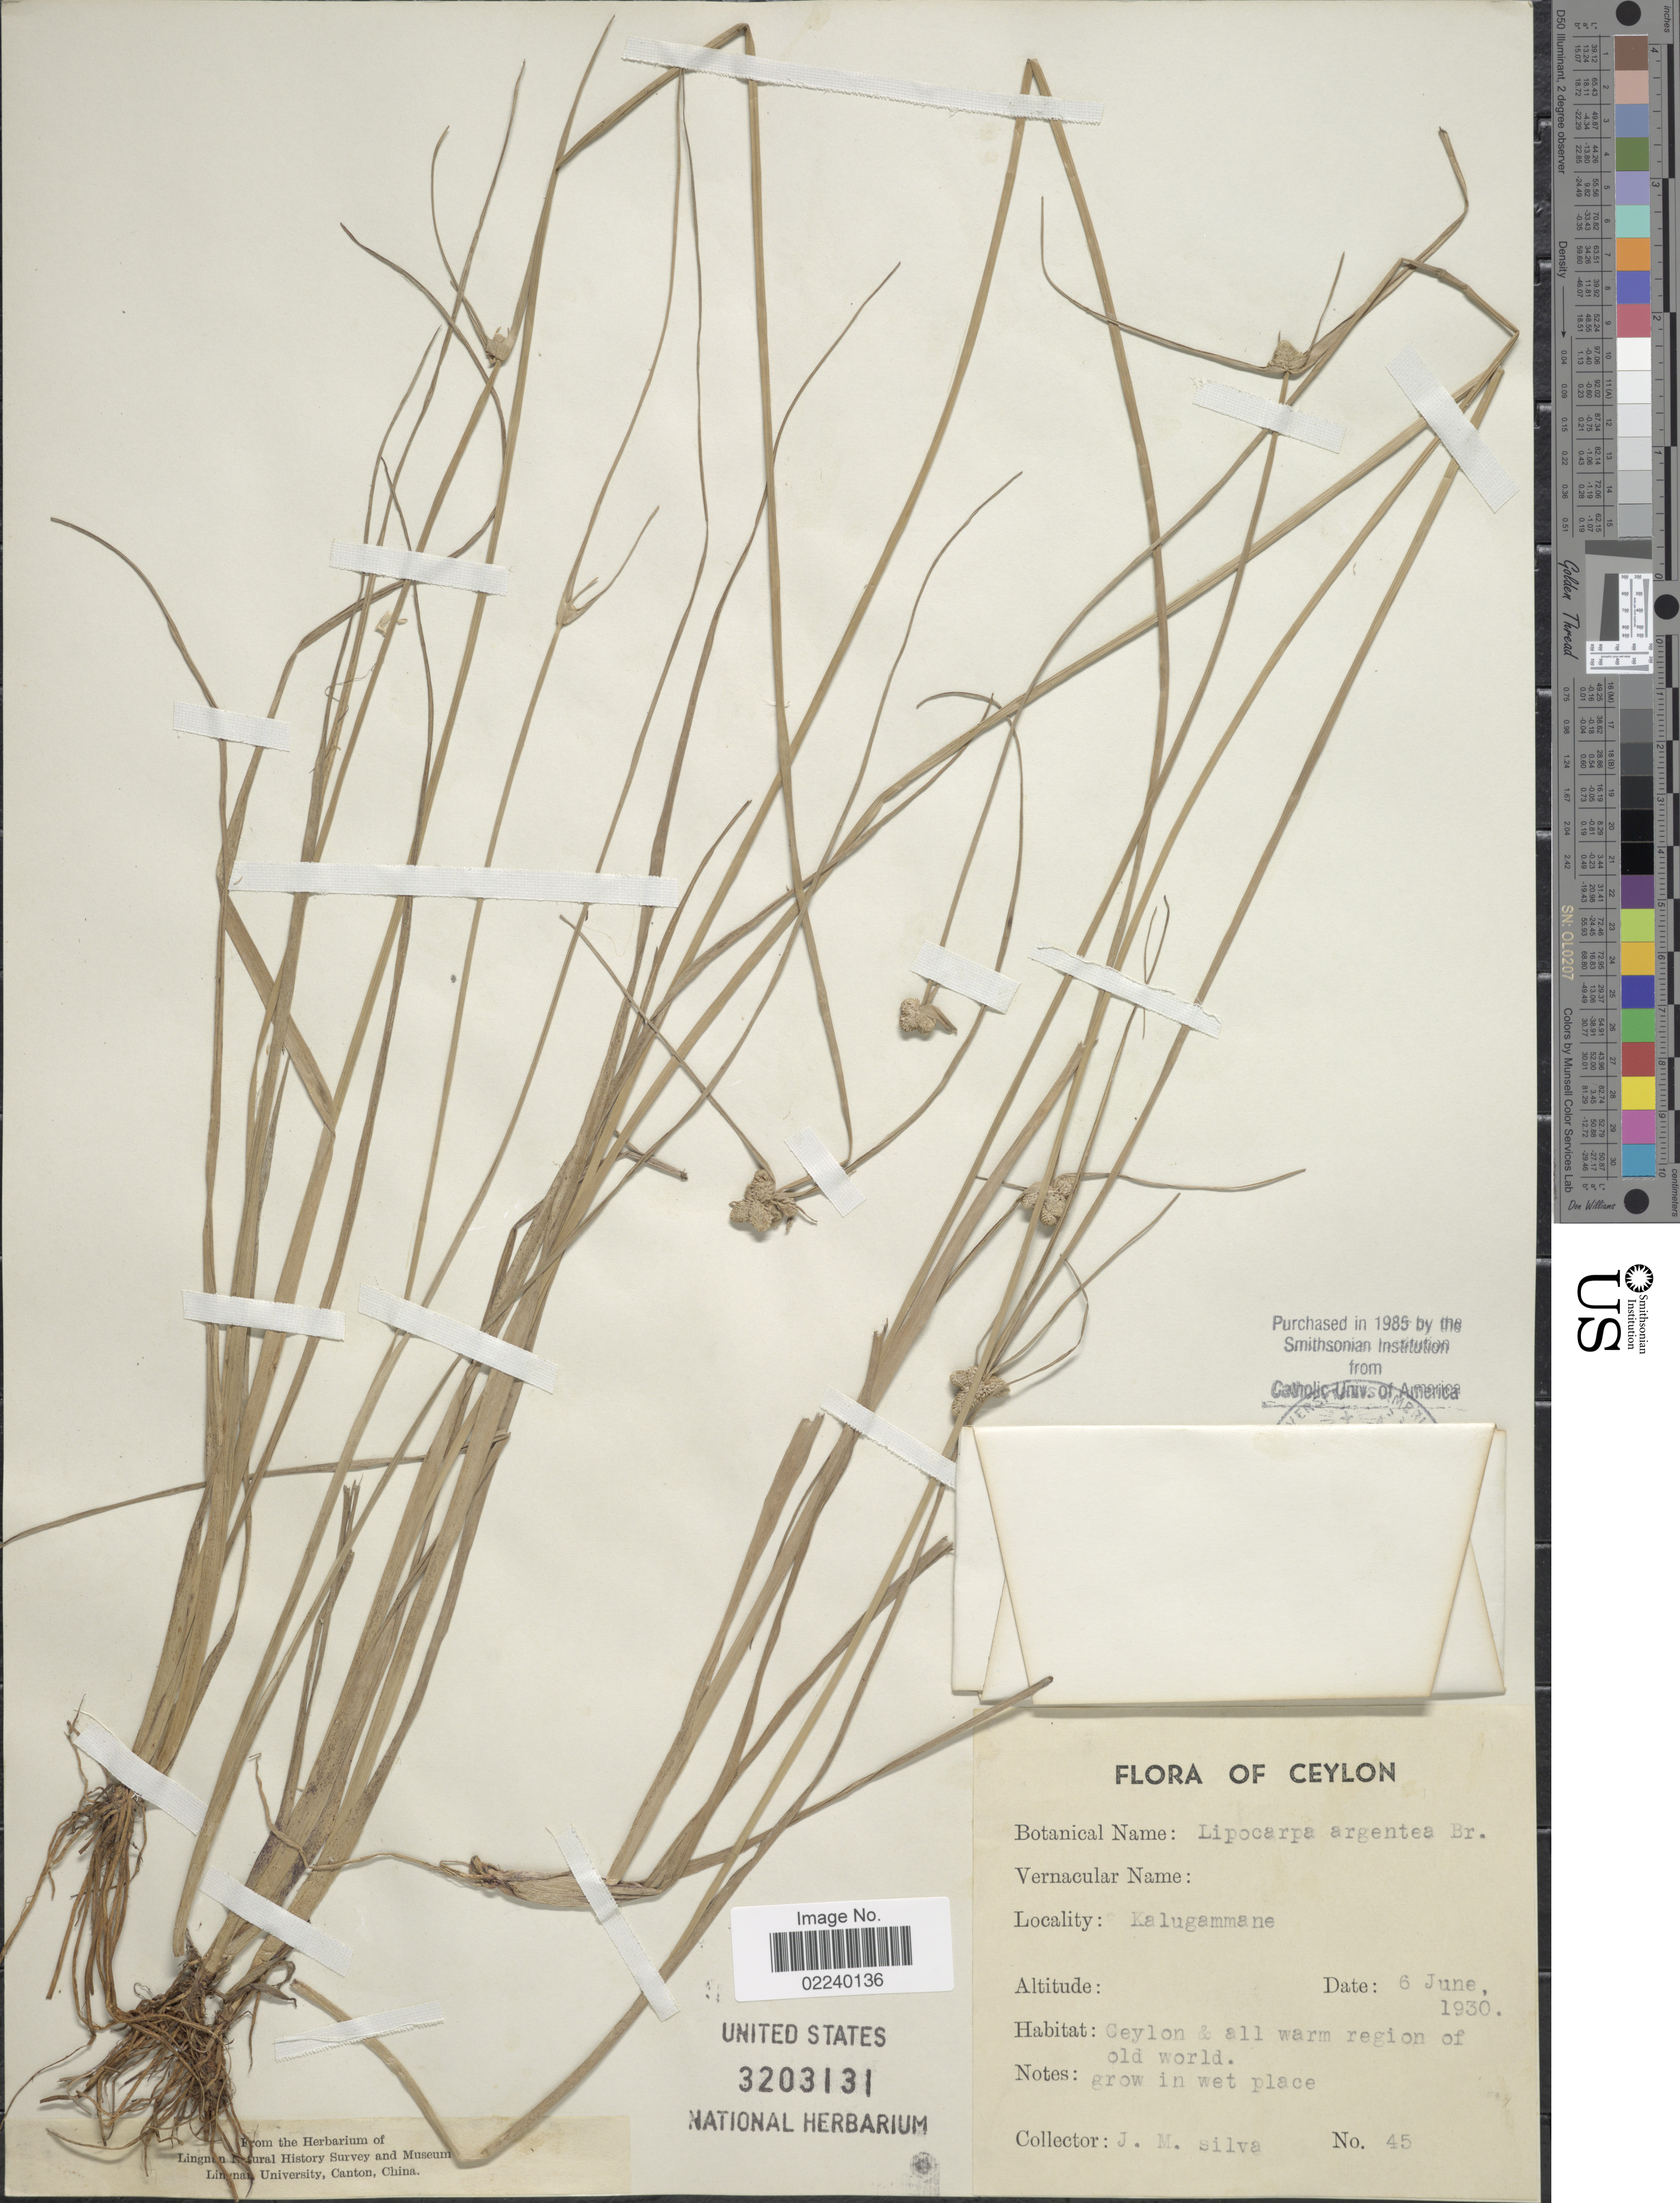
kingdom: Plantae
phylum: Tracheophyta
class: Liliopsida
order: Poales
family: Cyperaceae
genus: Cyperus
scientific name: Cyperus albescens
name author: (Steud.) Larridon & Govaerts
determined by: Strong, M. T., (US), Smithsonian Institution - National Museum of Natural History (UNITED STATES)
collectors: J. M. Silva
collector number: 45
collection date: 1930-06-06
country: Sri Lanka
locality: Ceylon, Kalugammane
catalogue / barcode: US 3203131